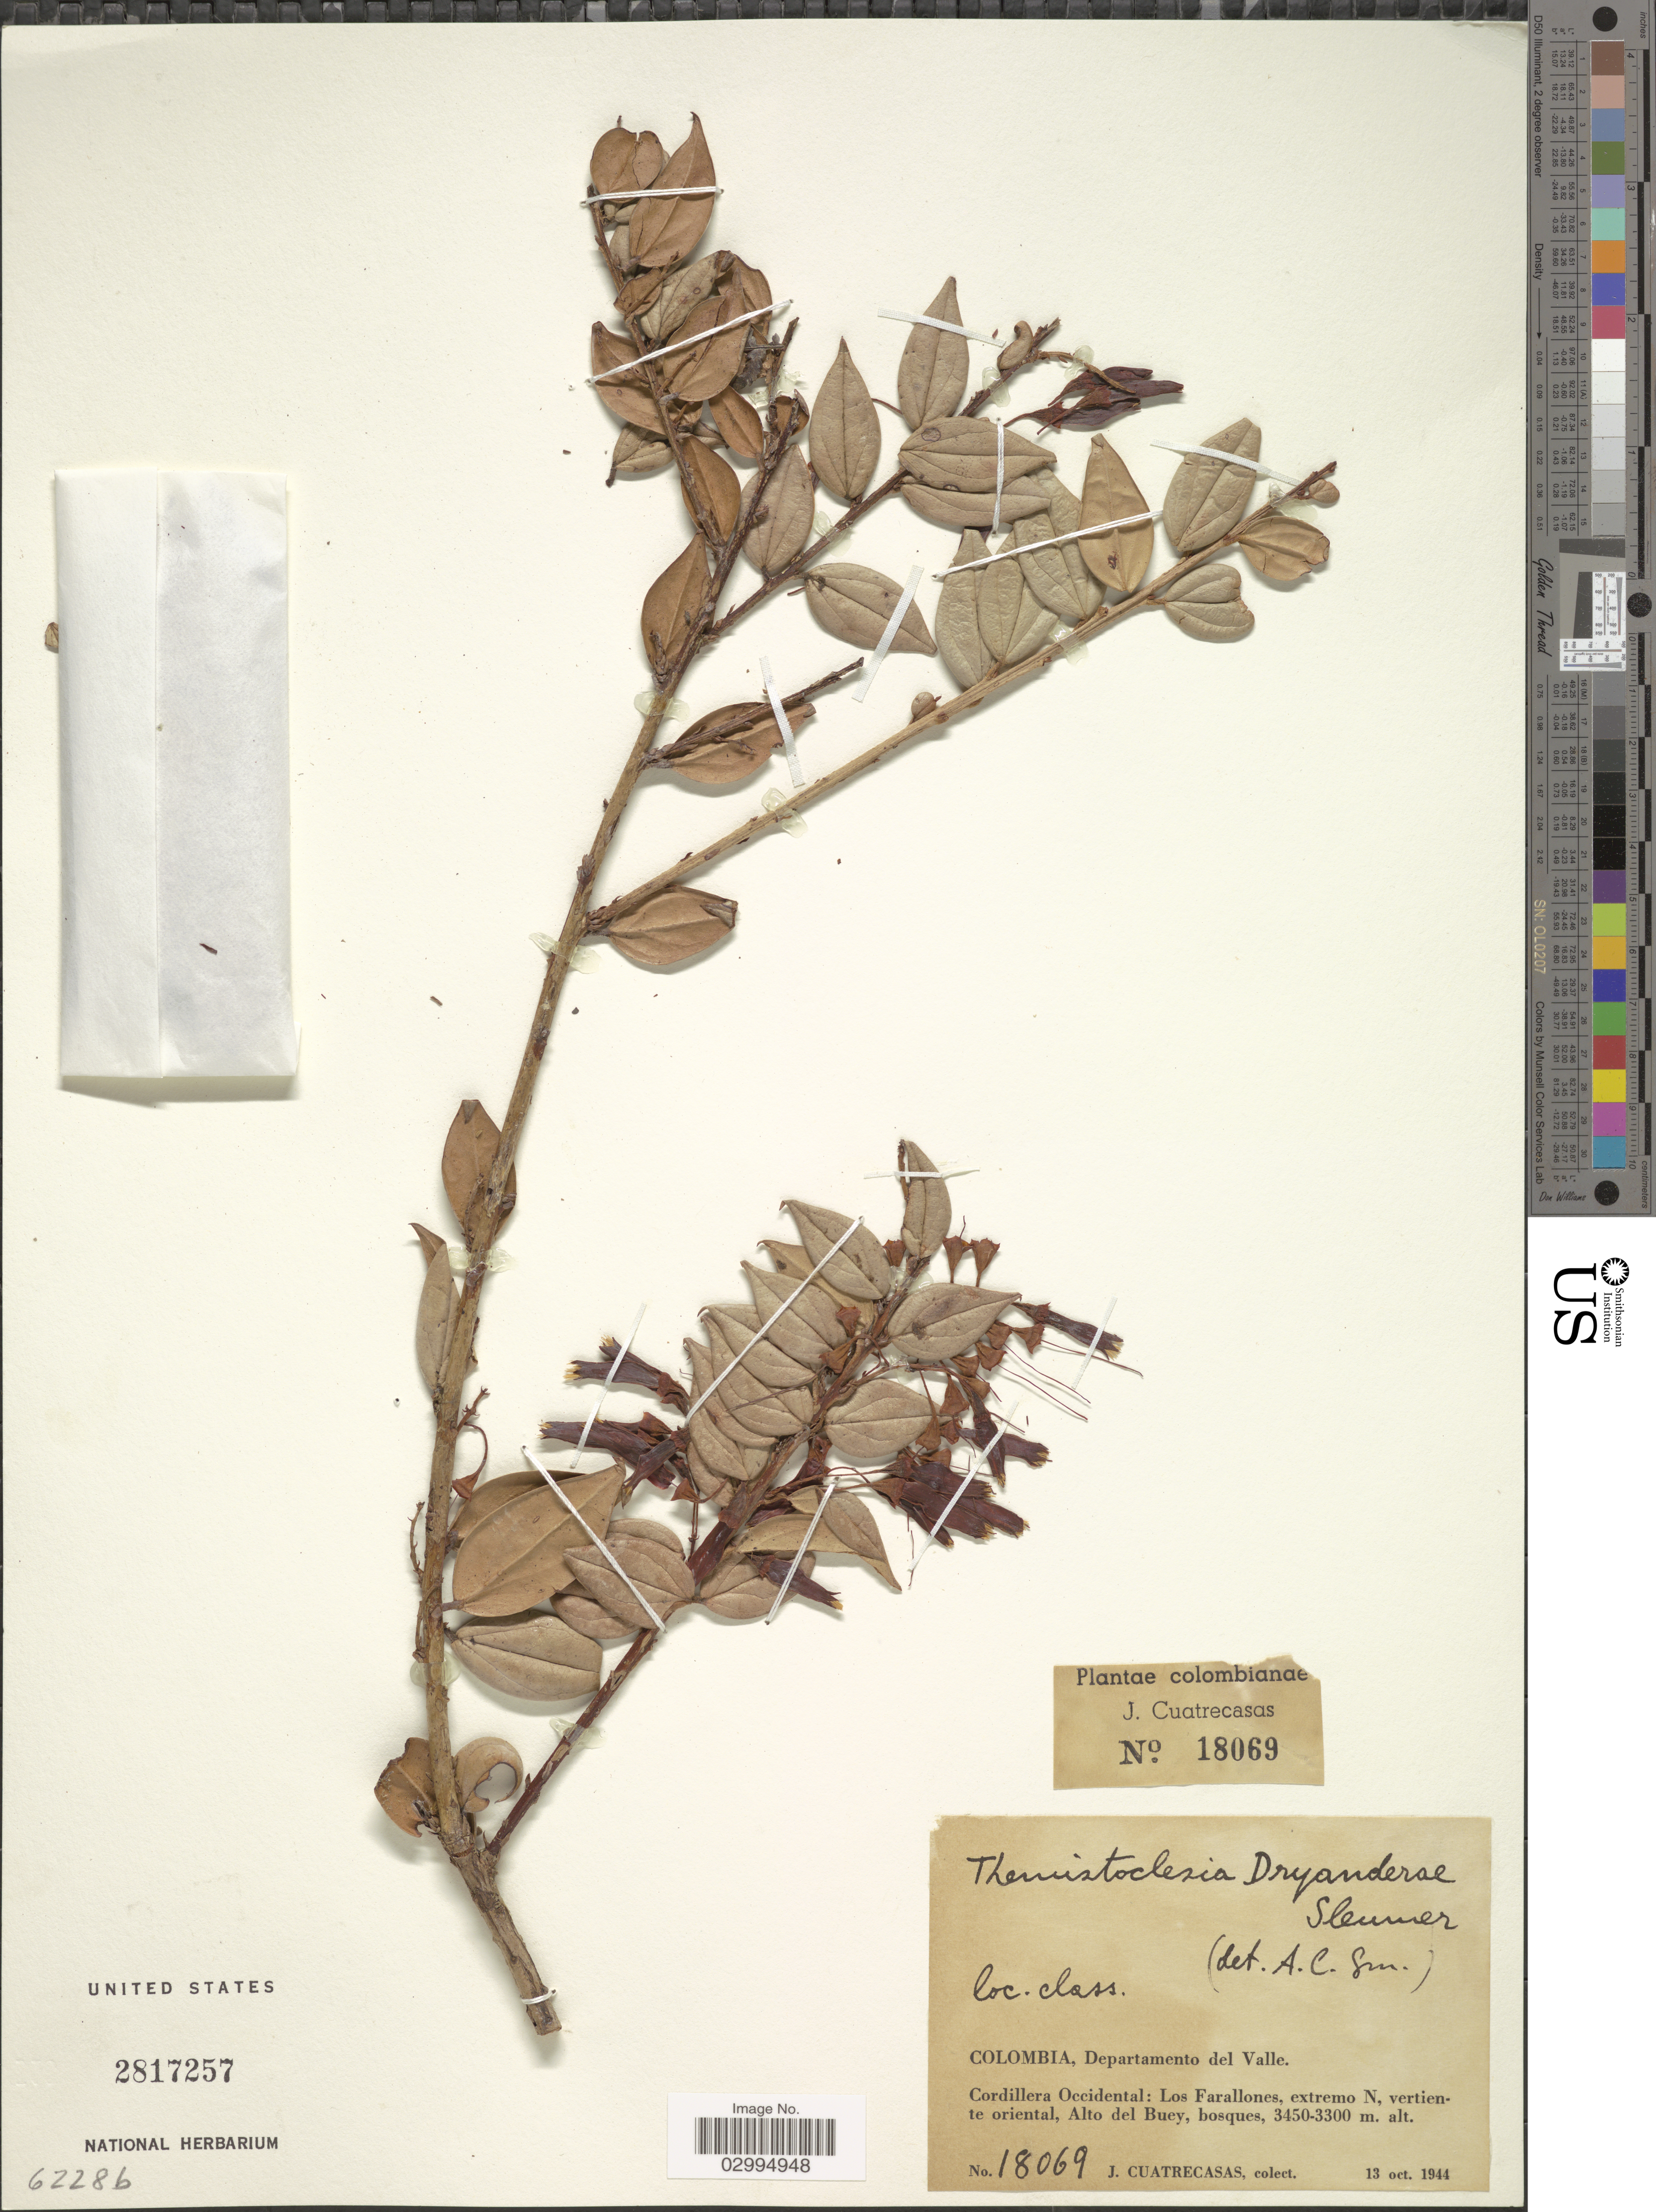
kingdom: Plantae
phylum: Tracheophyta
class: Magnoliopsida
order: Ericales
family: Ericaceae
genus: Themistoclesia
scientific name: Themistoclesia dryanderae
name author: Sleumer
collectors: J. Cuatrecasas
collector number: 18069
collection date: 1944-10-13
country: Colombia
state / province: Valle del Cauca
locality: Departamento del Valle. Cordillera Occidental: Los Farallones, extremo N, vertiente oriental, Alto del Buey.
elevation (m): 3300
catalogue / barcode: US 2817257